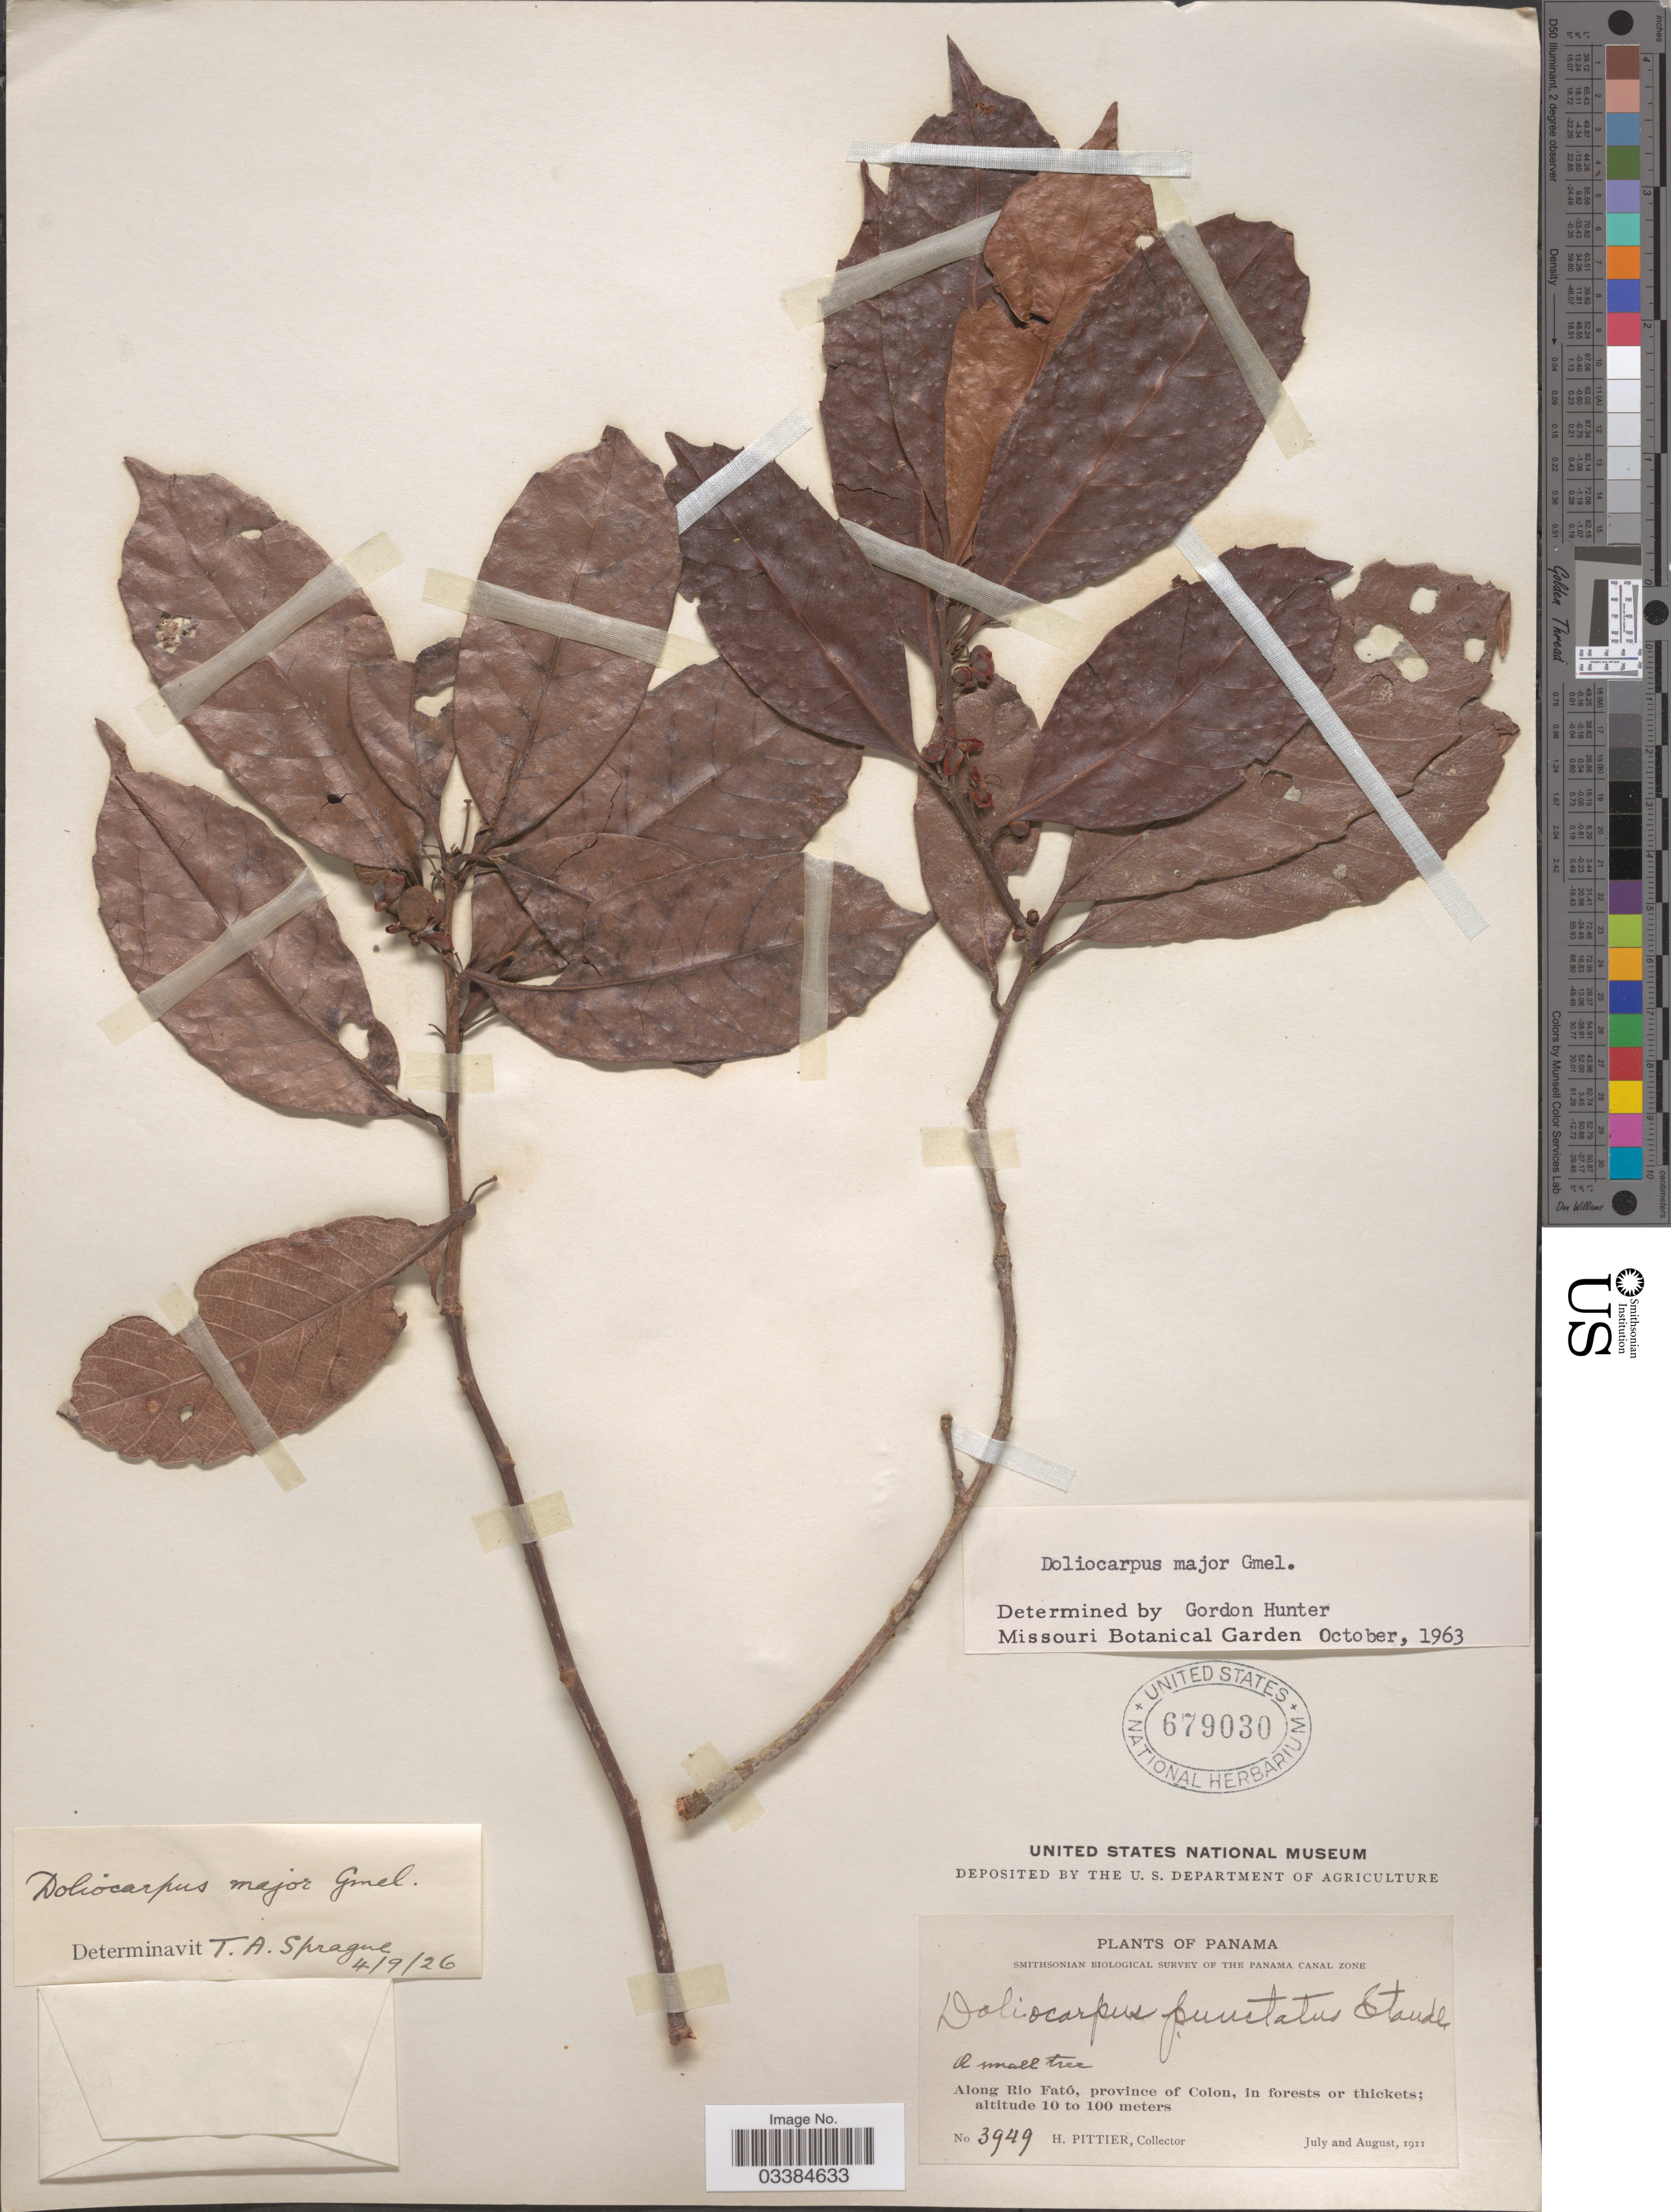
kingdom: Plantae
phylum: Tracheophyta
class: Magnoliopsida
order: Dilleniales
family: Dilleniaceae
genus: Doliocarpus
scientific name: Doliocarpus major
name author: J.F. Gmel.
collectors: H. F. Pittier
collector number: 3949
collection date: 1911-07/1911-08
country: Panama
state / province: Colón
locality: Along Rio Fató.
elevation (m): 10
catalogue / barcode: US 679030